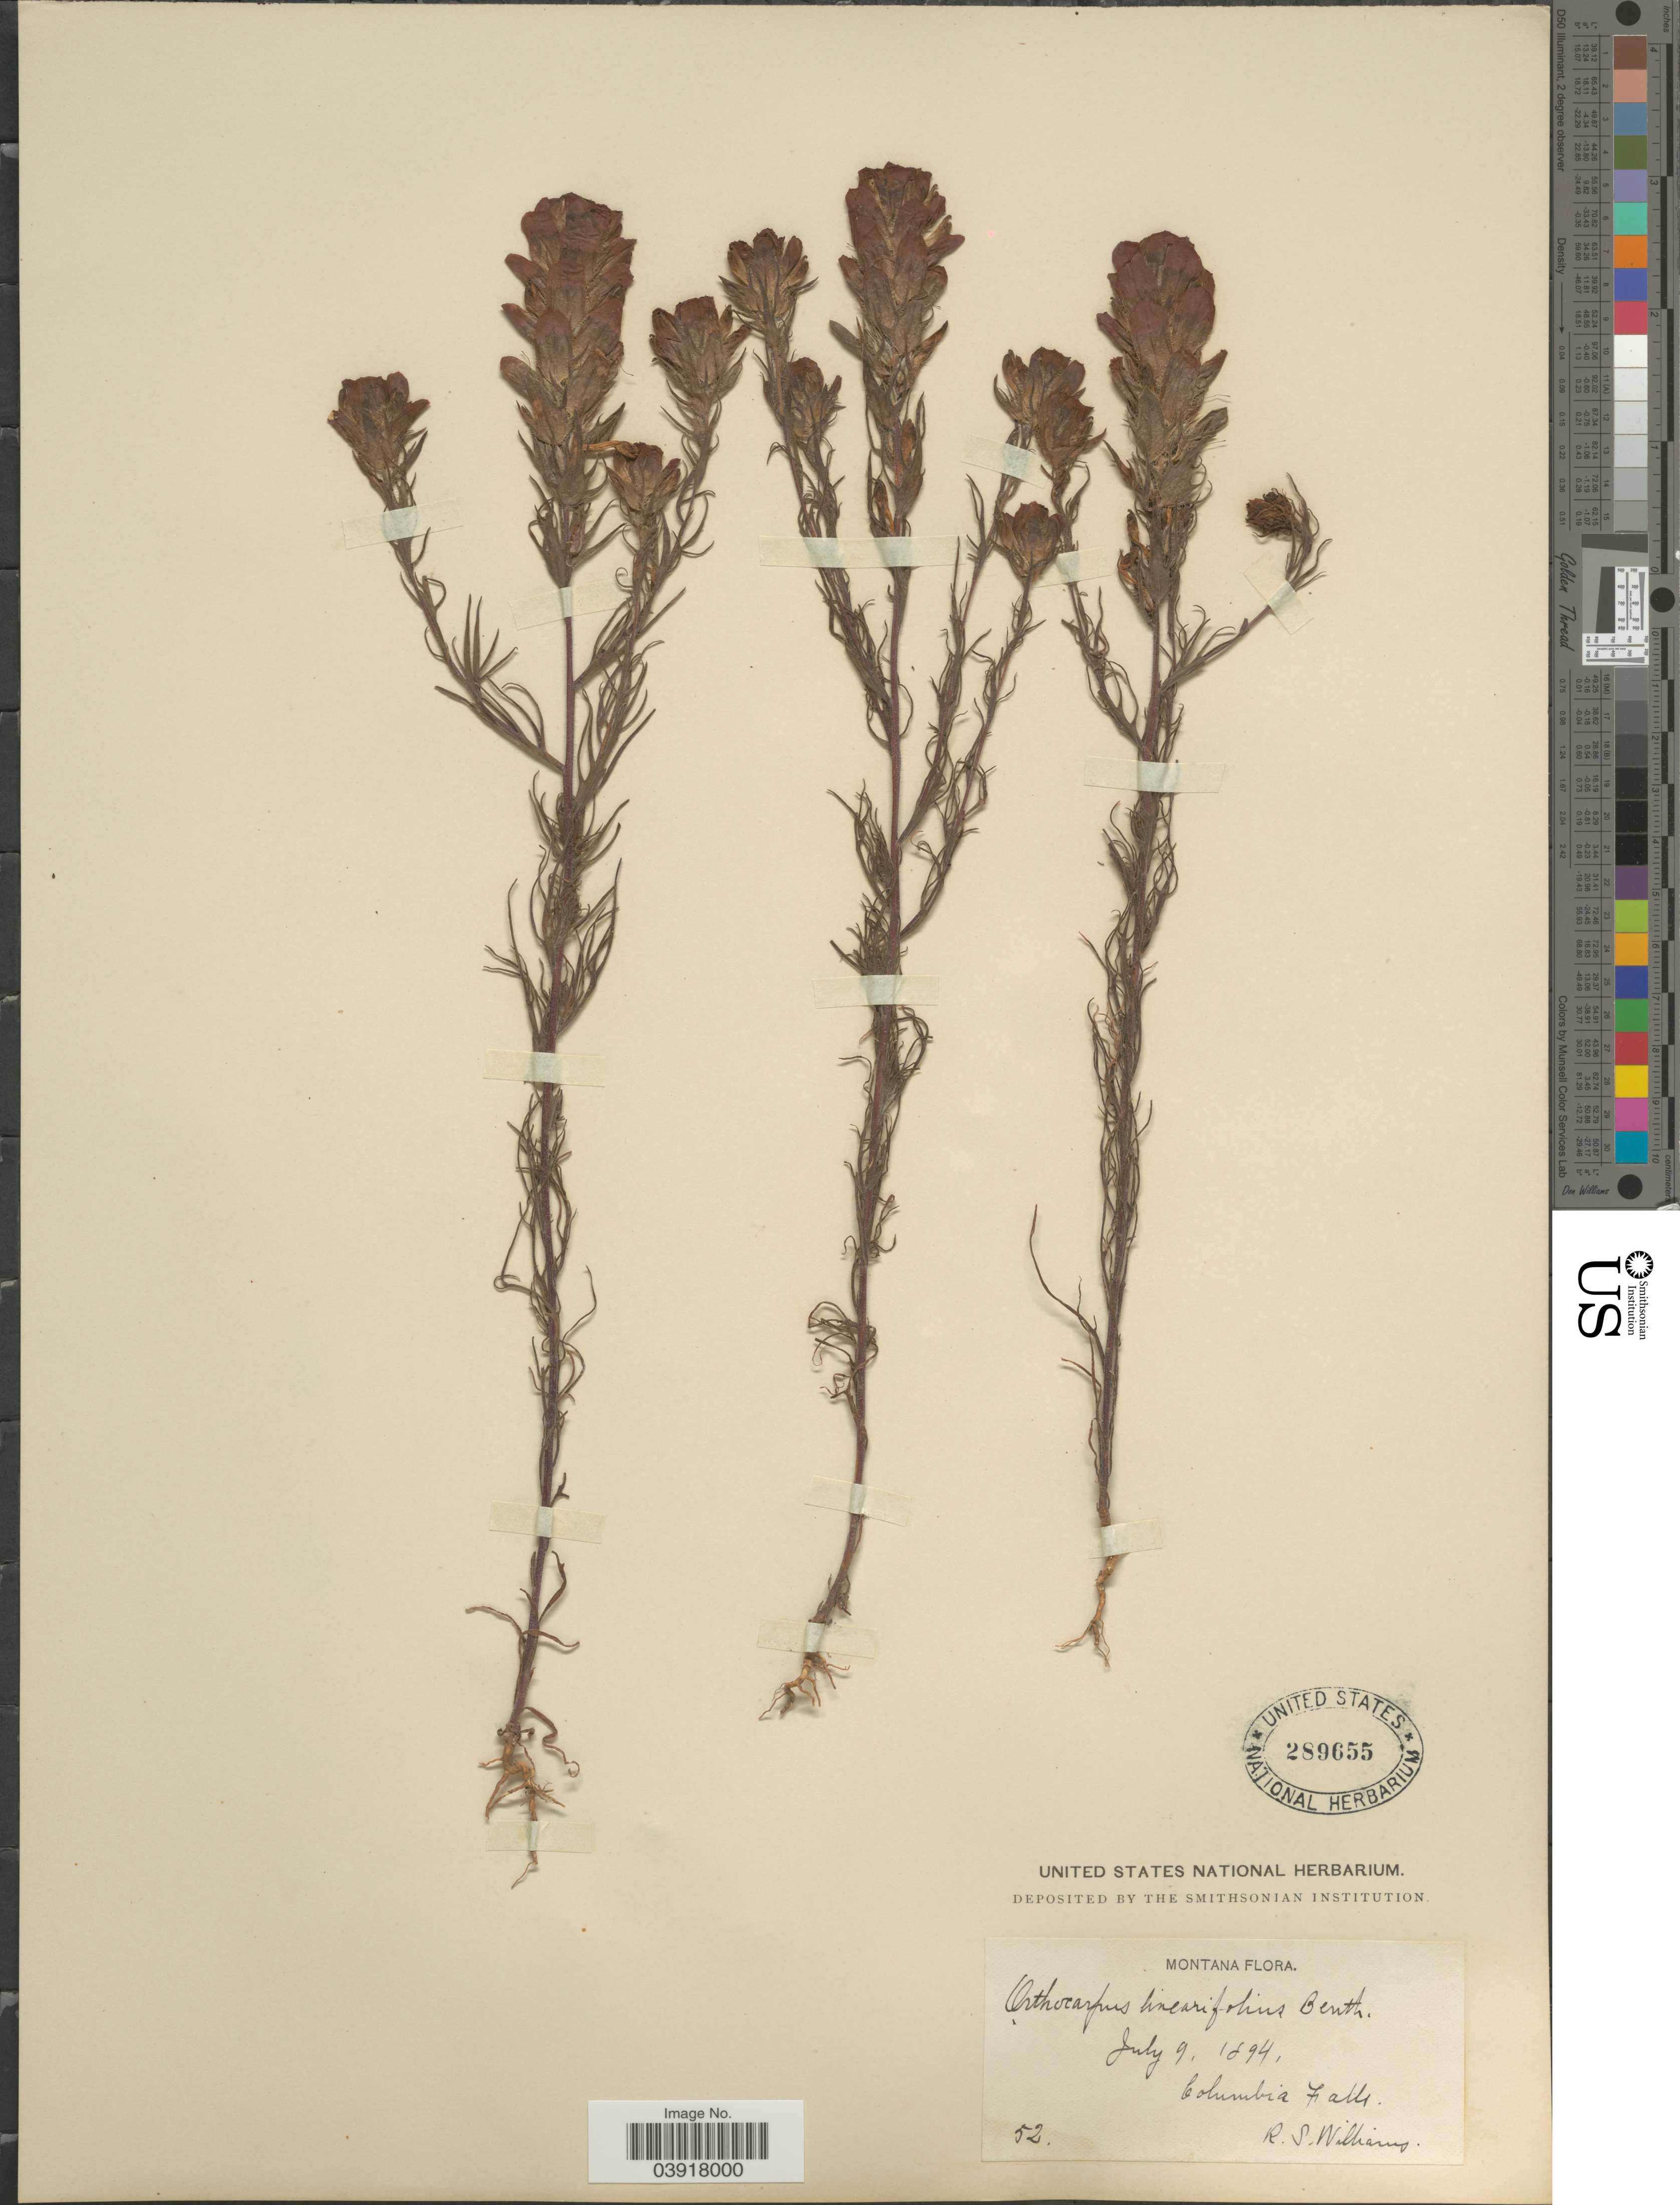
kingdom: Plantae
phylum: Tracheophyta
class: Magnoliopsida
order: Lamiales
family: Orobanchaceae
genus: Orthocarpus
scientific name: Orthocarpus tenuifolius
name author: (Pursh) Benth.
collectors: R. S. Williams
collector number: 52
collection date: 1894-07-09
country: United States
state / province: Montana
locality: Columbia Falls.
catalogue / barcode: US 289655